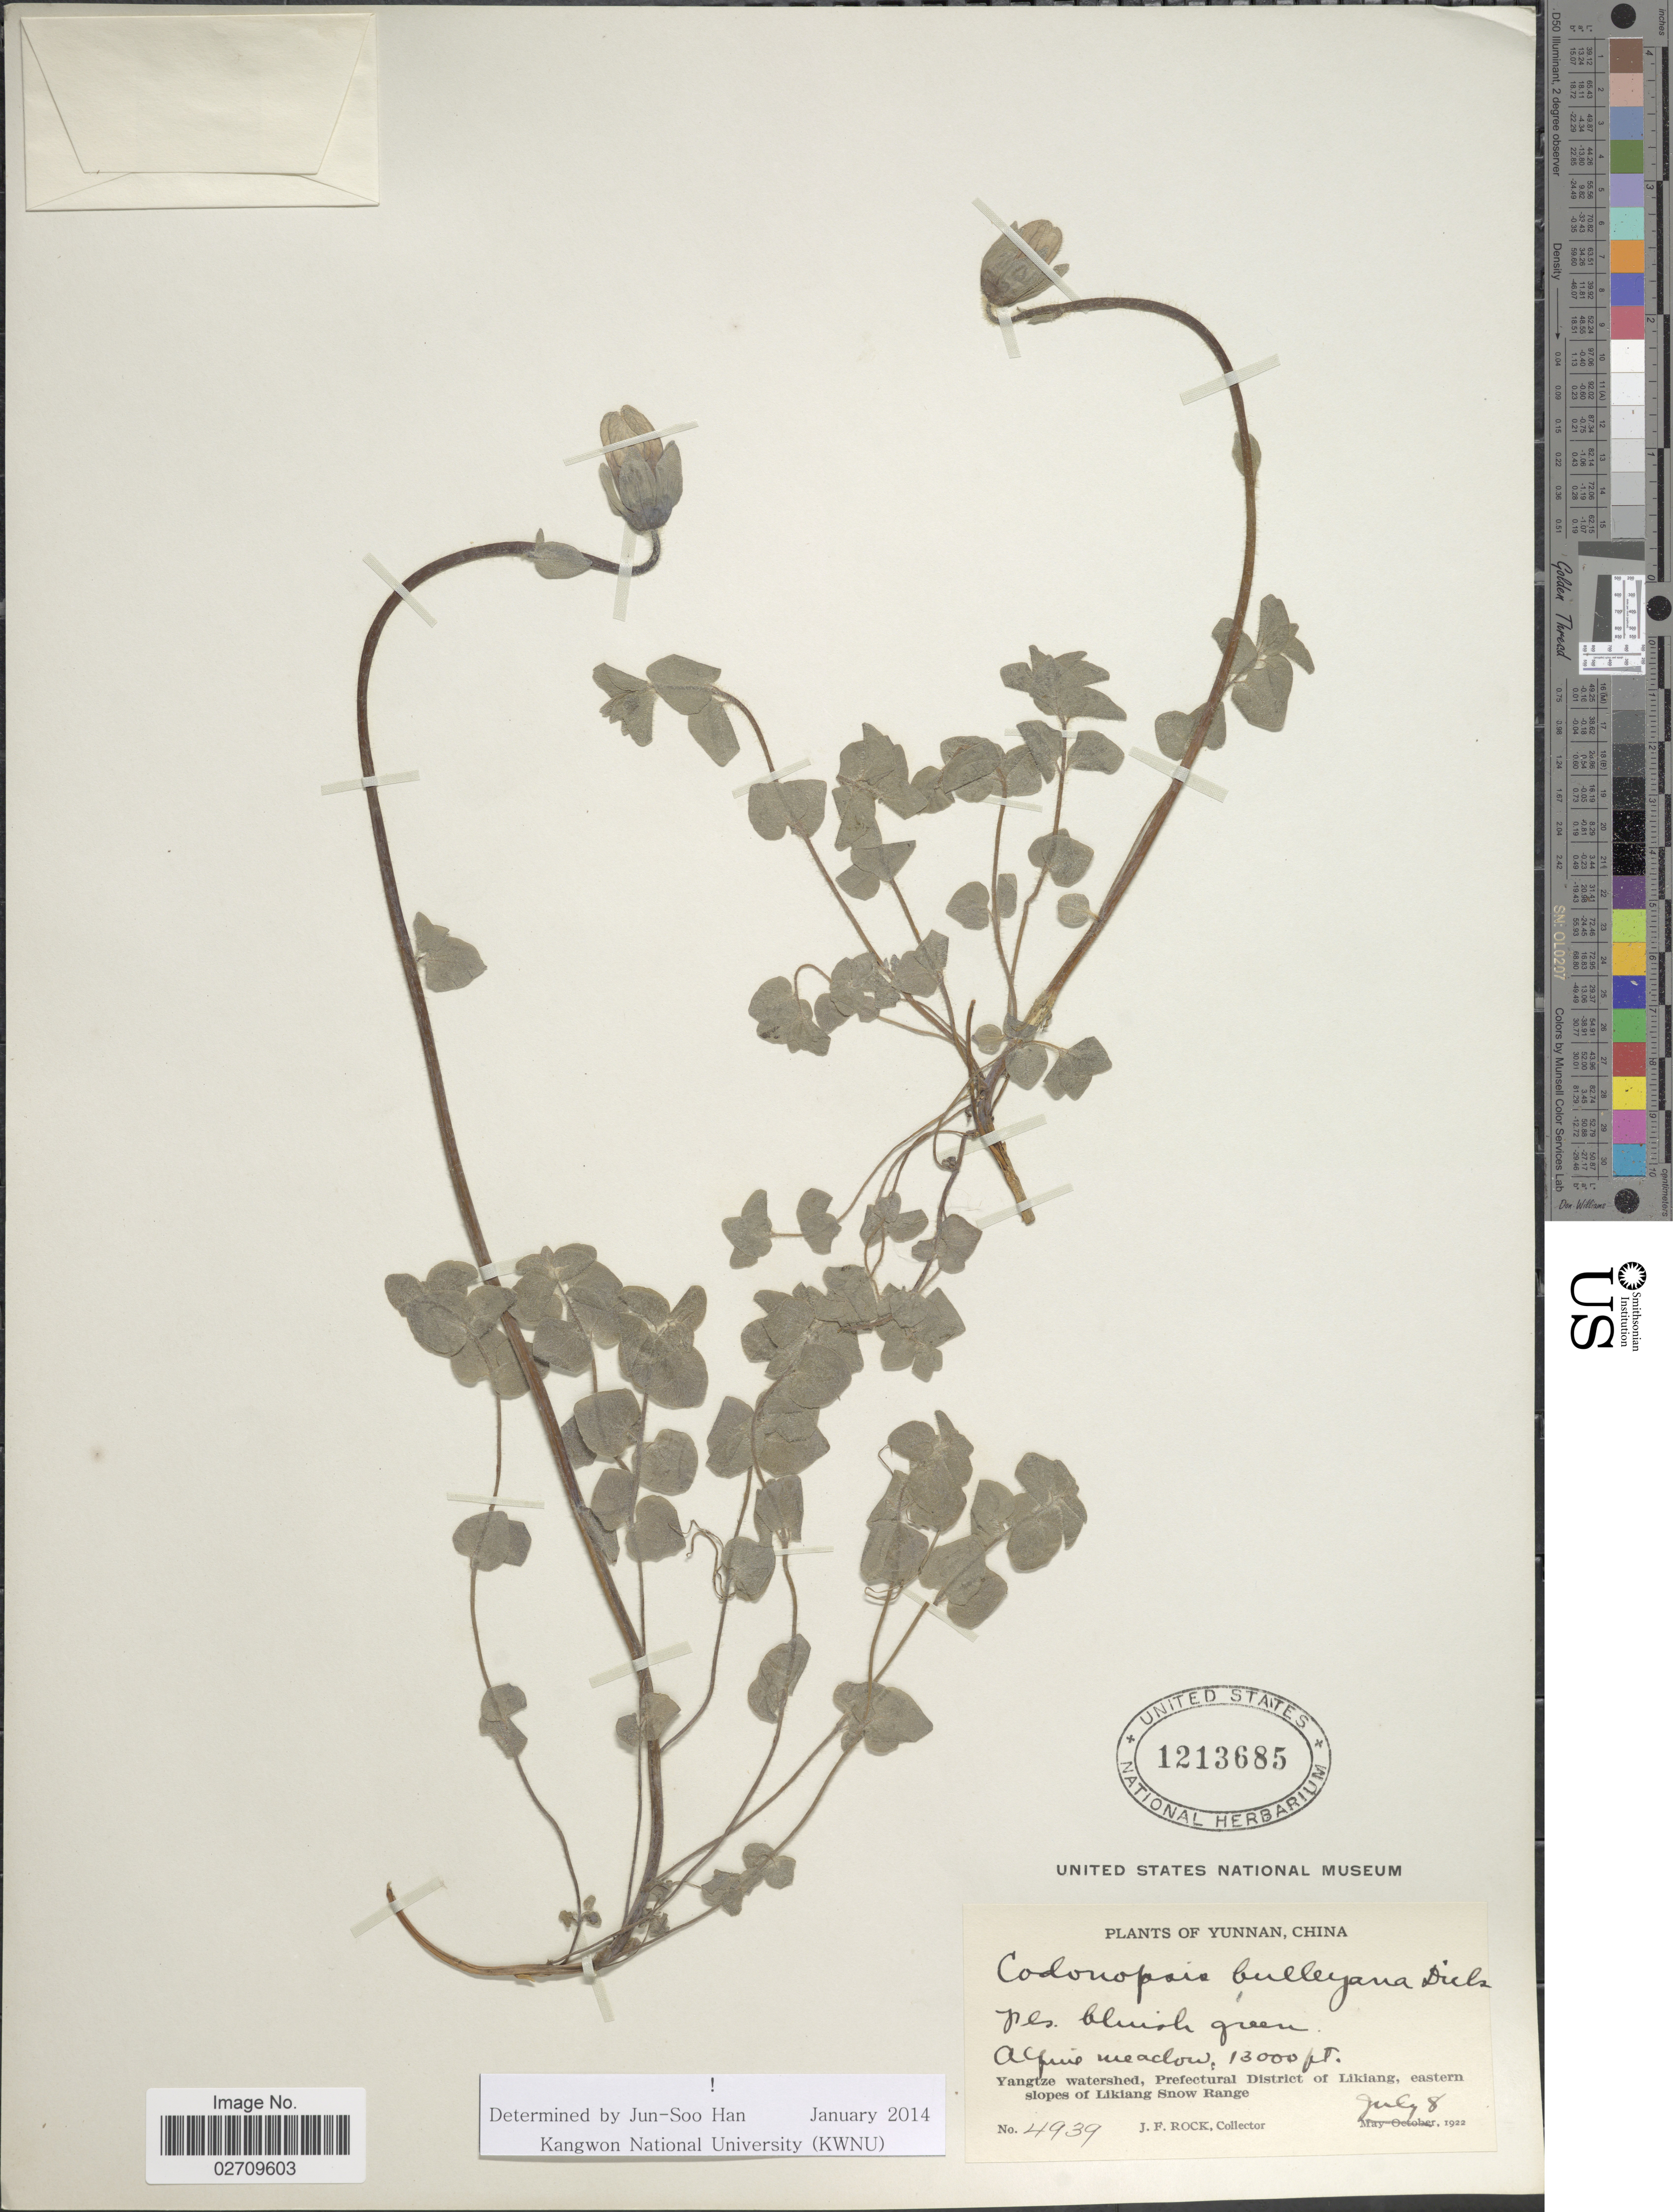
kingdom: Plantae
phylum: Tracheophyta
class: Magnoliopsida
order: Asterales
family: Campanulaceae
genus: Codonopsis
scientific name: Codonopsis bulleyana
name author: Forrest ex Diels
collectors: J. F. Rock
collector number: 4939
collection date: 1922-07-08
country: China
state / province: Yunnan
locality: Yangtze watershed, Prefectural District of Likiang, eastern slopes of Likiang Snow Range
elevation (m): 3962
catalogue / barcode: US 1213685